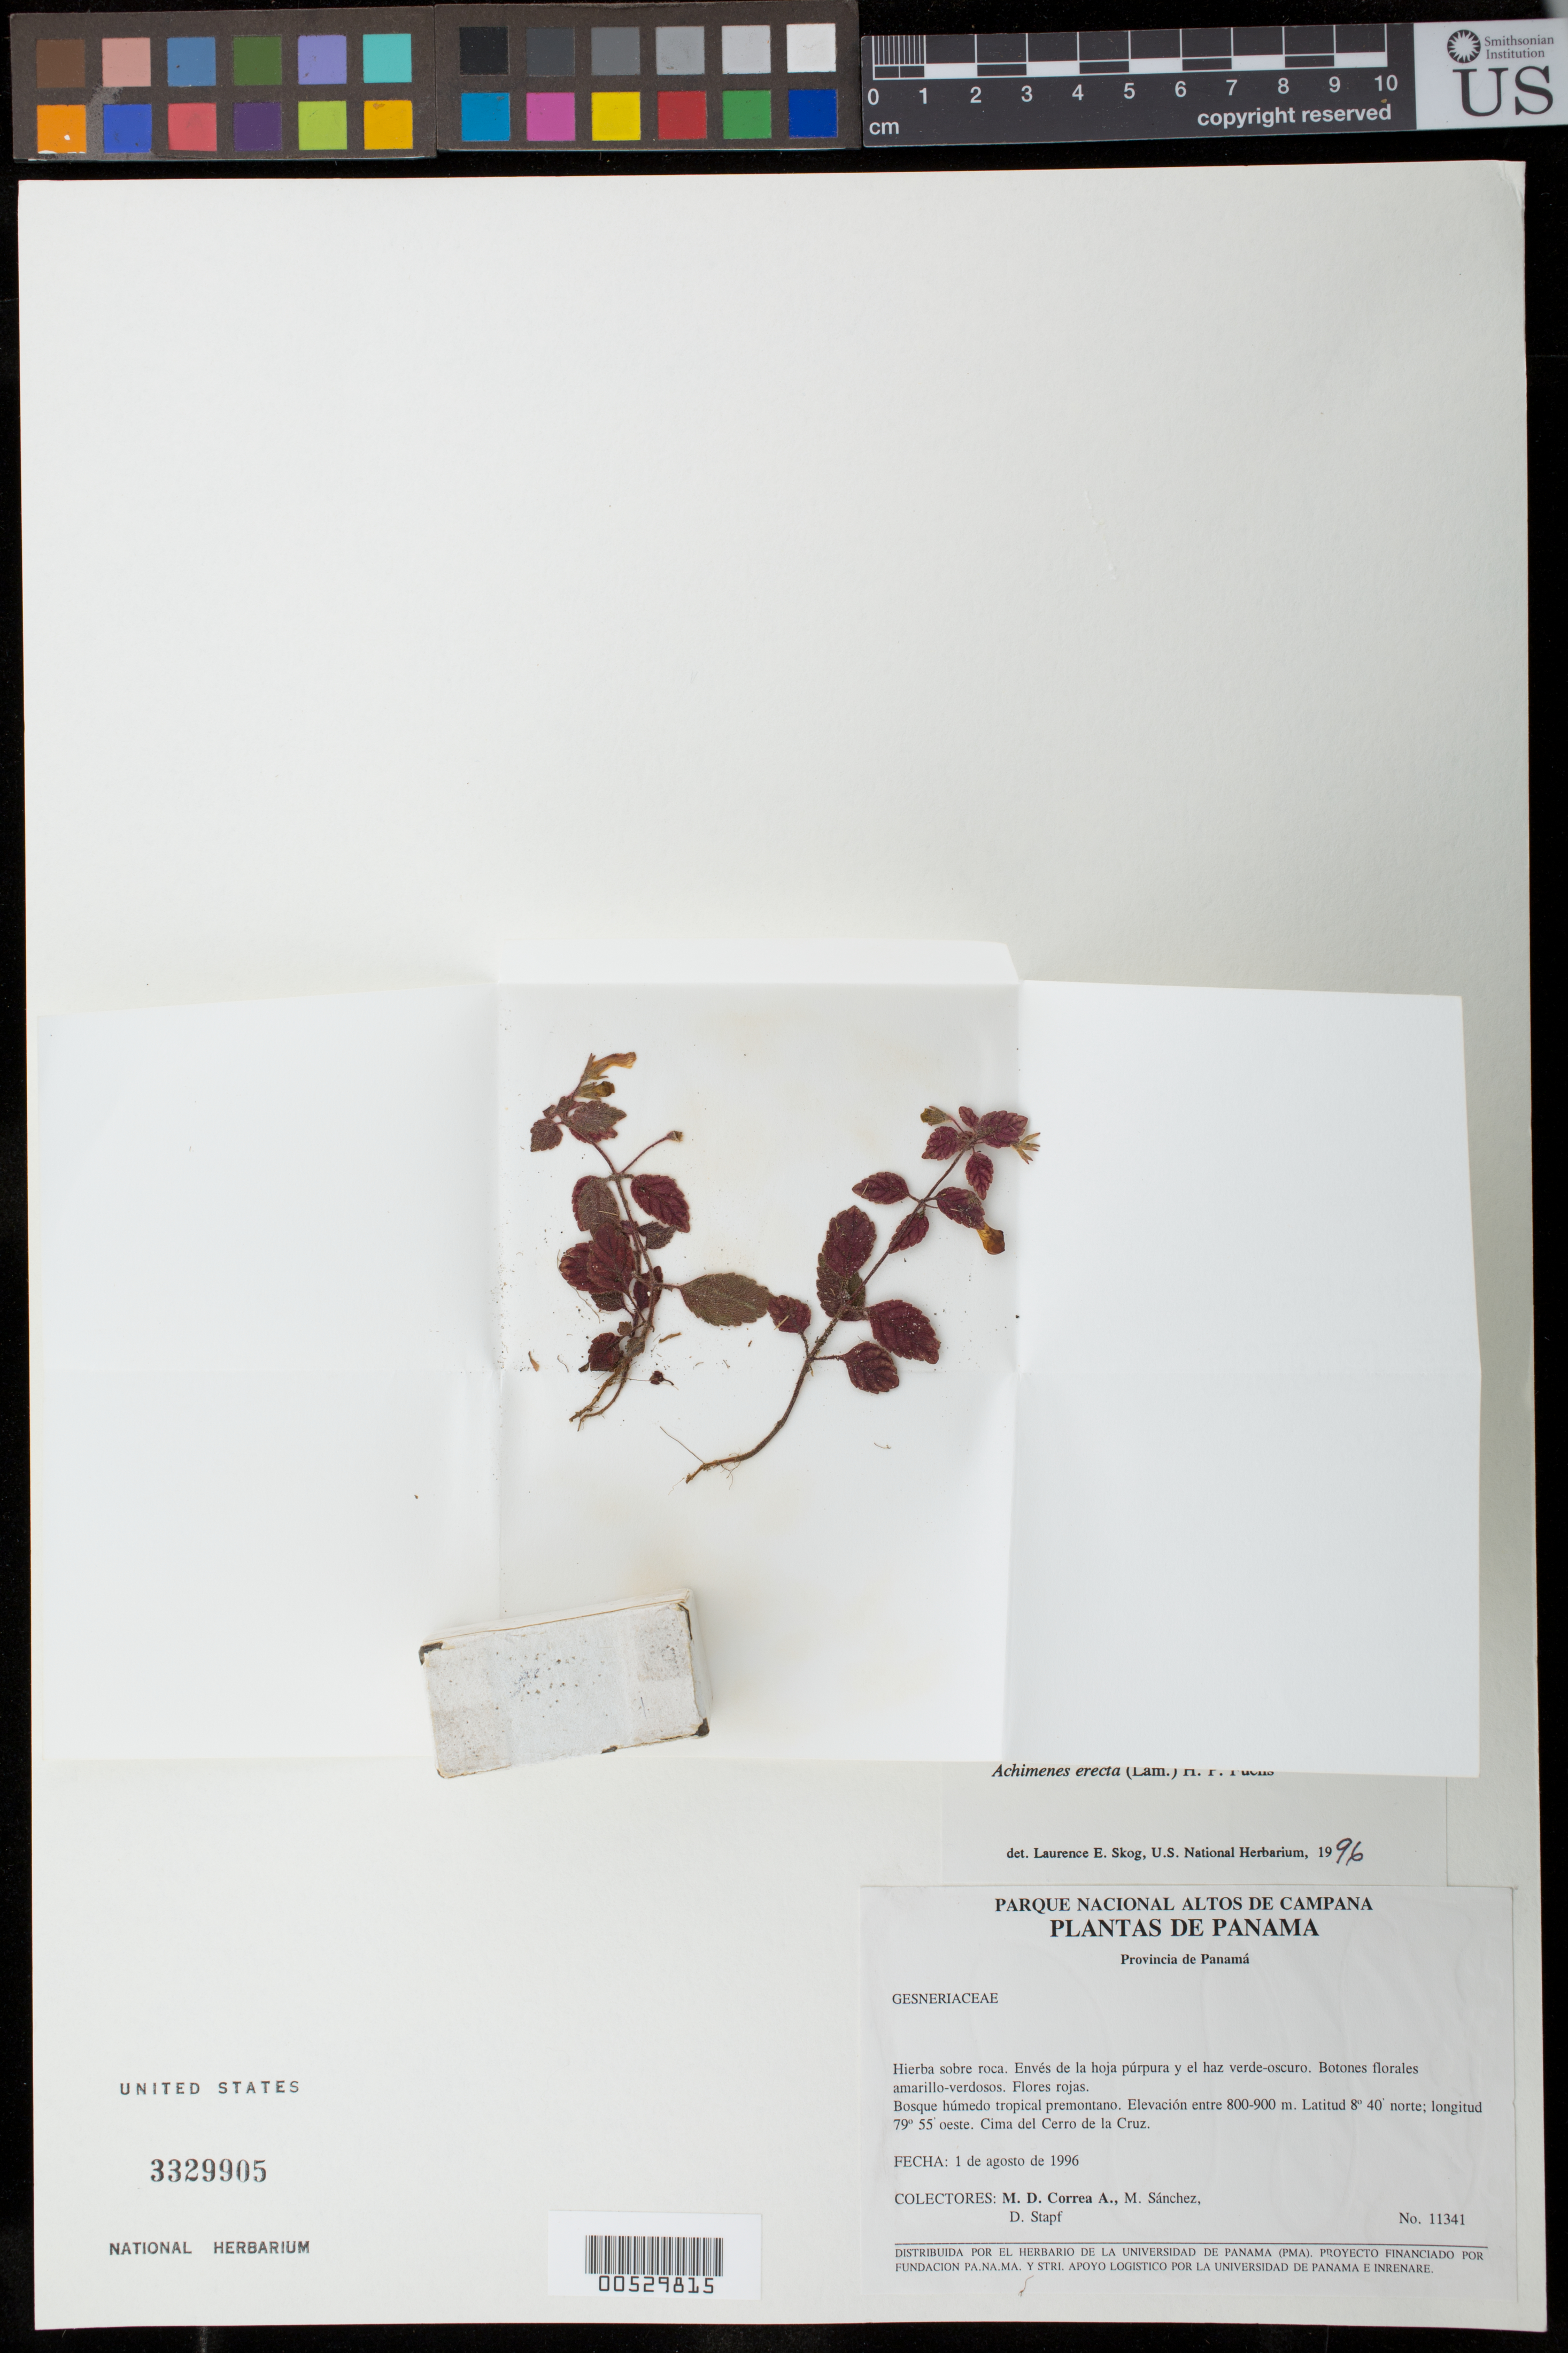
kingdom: Plantae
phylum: Tracheophyta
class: Magnoliopsida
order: Lamiales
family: Gesneriaceae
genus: Achimenes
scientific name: Achimenes erecta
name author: (Lam.) H.P. Fuchs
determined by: Skog, Laurence E.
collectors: M. D. Corrêa-A., M. Sánchez & D. Stapf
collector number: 11341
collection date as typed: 01 Aug 1996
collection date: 1996-08-01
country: Panama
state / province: Panamá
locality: Cima del Cerro de la Cruz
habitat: Bosque húmedo tropical premontano; sobre roca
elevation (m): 800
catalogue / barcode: US 3329905